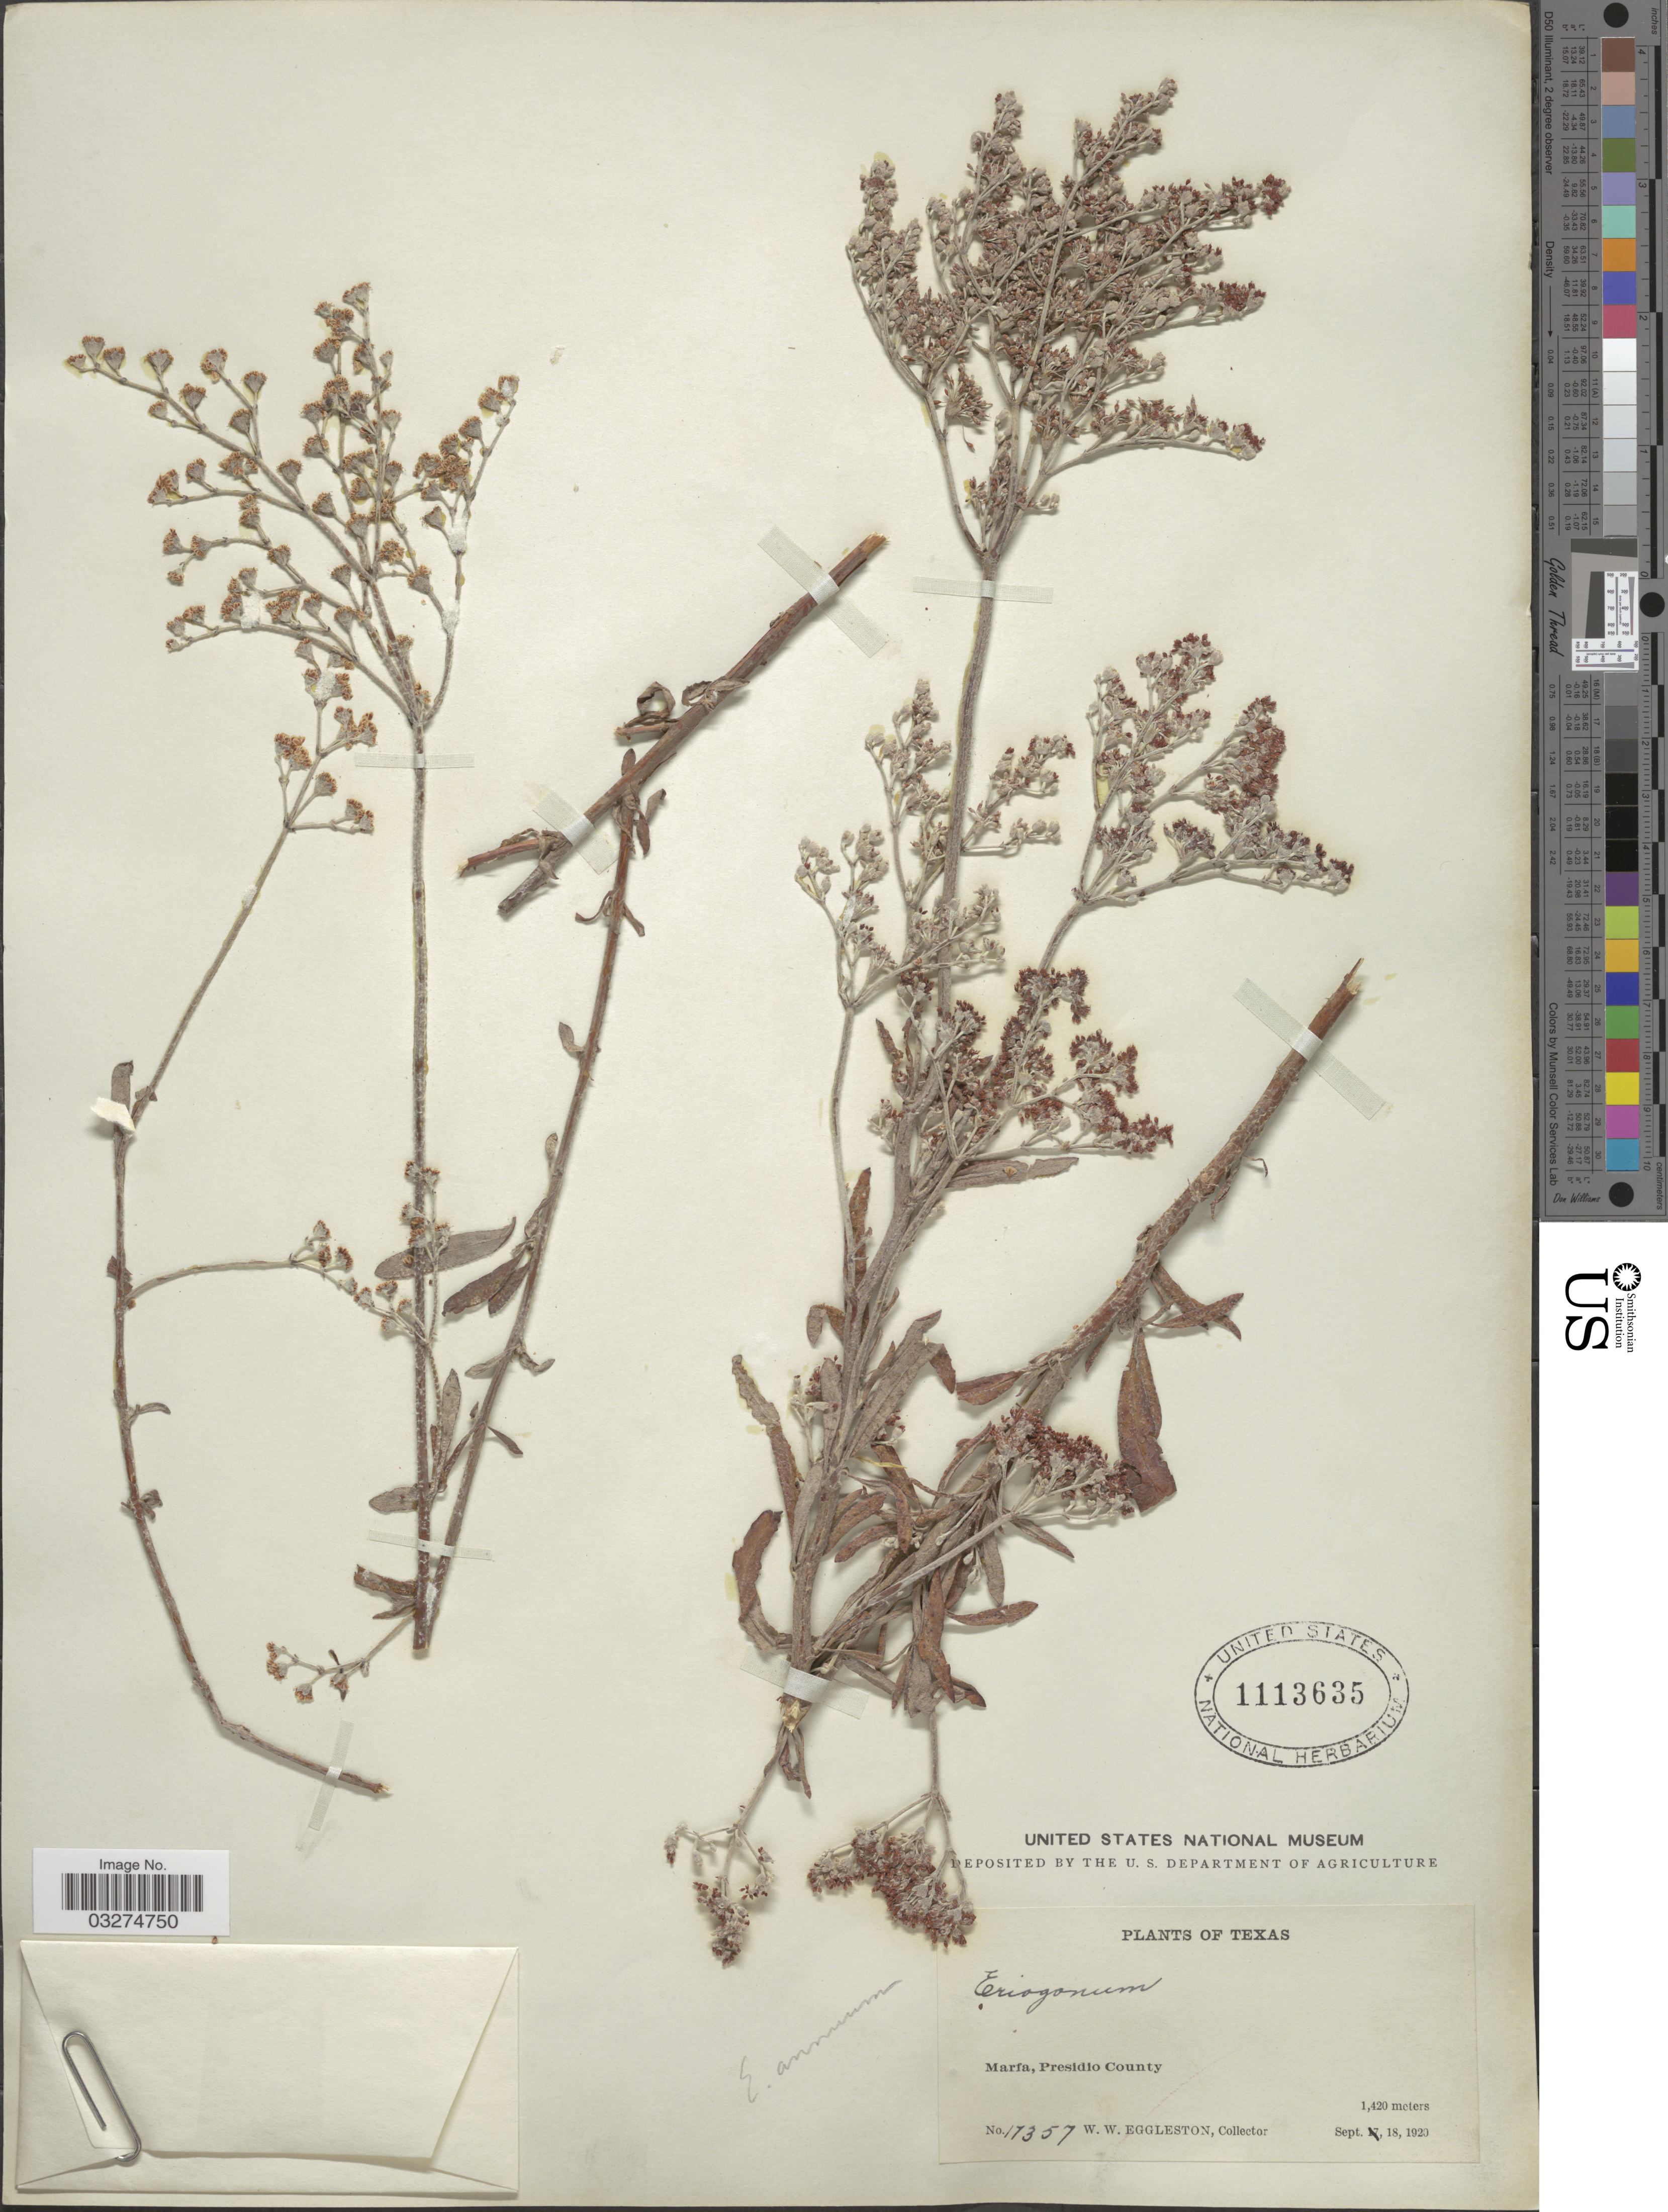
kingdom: Plantae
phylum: Tracheophyta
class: Magnoliopsida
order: Caryophyllales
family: Polygonaceae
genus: Eriogonum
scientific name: Eriogonum annuum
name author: Nutt.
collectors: W. W. Eggleston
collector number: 17357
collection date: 1920-09-18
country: United States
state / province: Texas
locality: Marfa, Presidio County.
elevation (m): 1420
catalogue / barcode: US 1113635